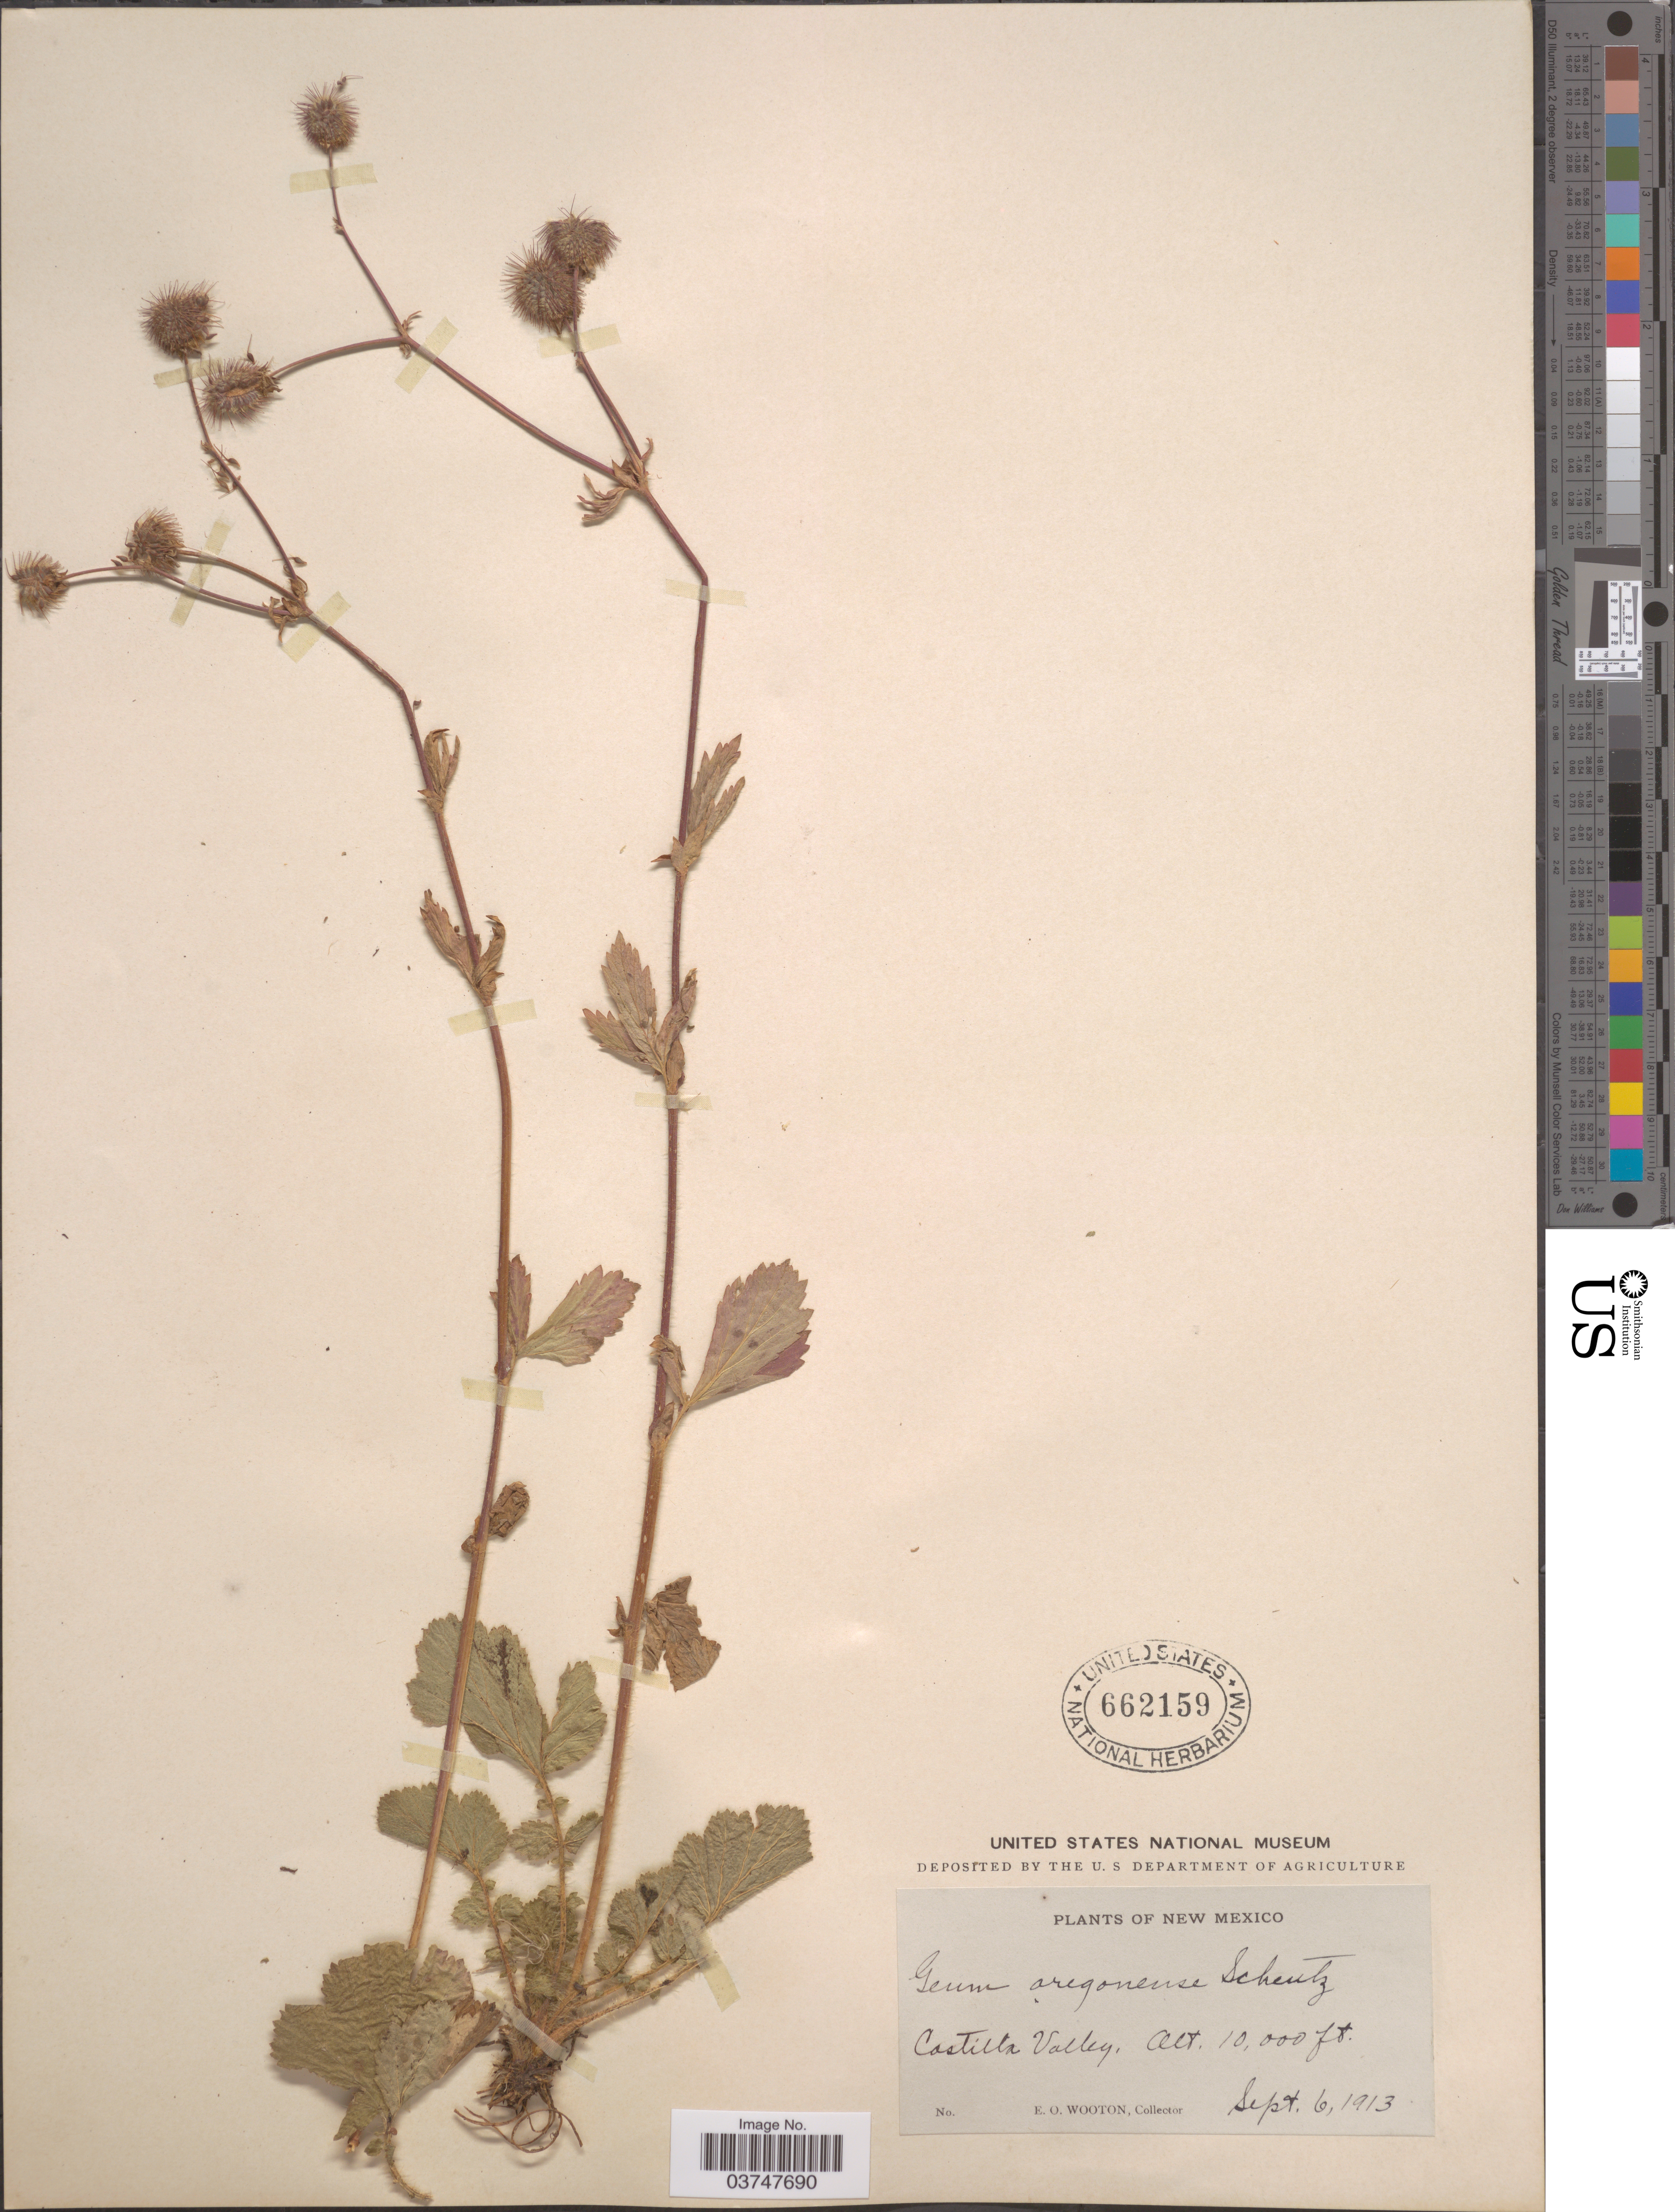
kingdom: Plantae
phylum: Tracheophyta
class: Magnoliopsida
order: Rosales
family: Rosaceae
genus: Geum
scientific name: Geum oregonense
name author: Rydb.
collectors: E. O. Wooton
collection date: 1913-09-06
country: United States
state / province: New Mexico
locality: Costilla Valley.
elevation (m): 3048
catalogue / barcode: US 662159